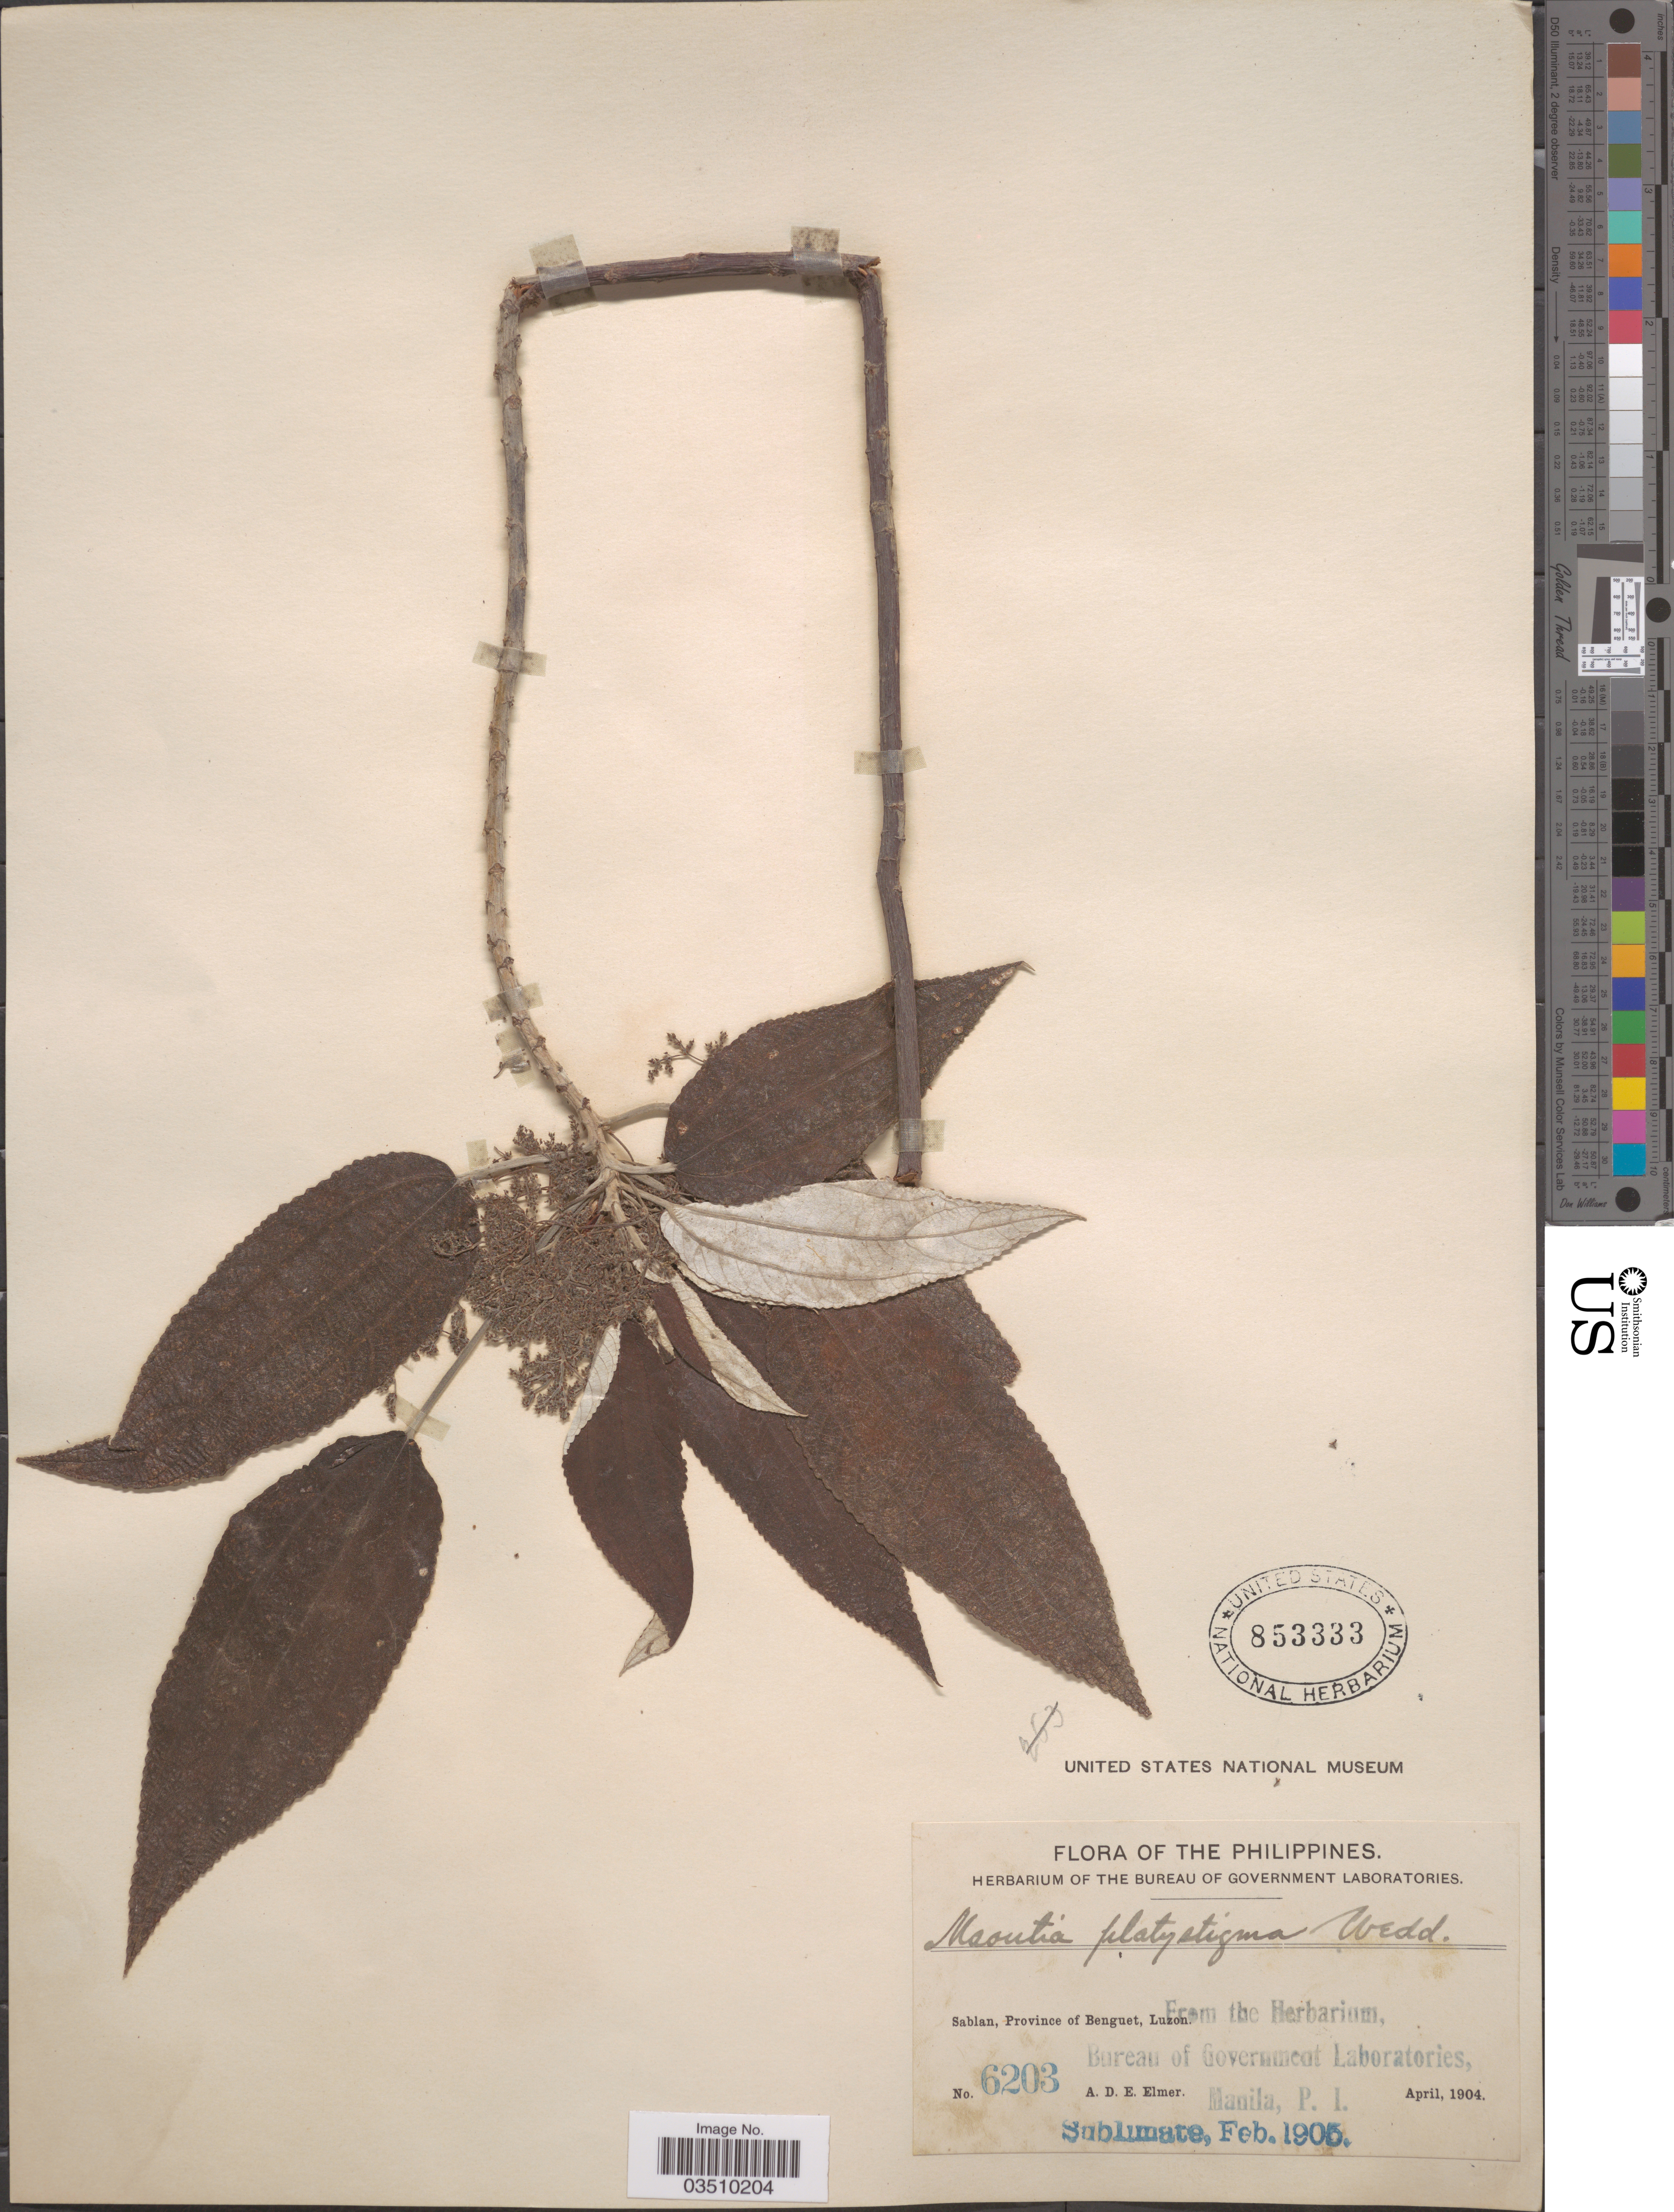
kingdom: Plantae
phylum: Tracheophyta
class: Magnoliopsida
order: Rosales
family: Urticaceae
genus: Maoutia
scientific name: Maoutia setosa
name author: Wedd.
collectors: A. D. E. Elmer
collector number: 6203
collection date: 1904-04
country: Philippines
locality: Sablan, Province of Benguet, Luzon.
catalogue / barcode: US 853333